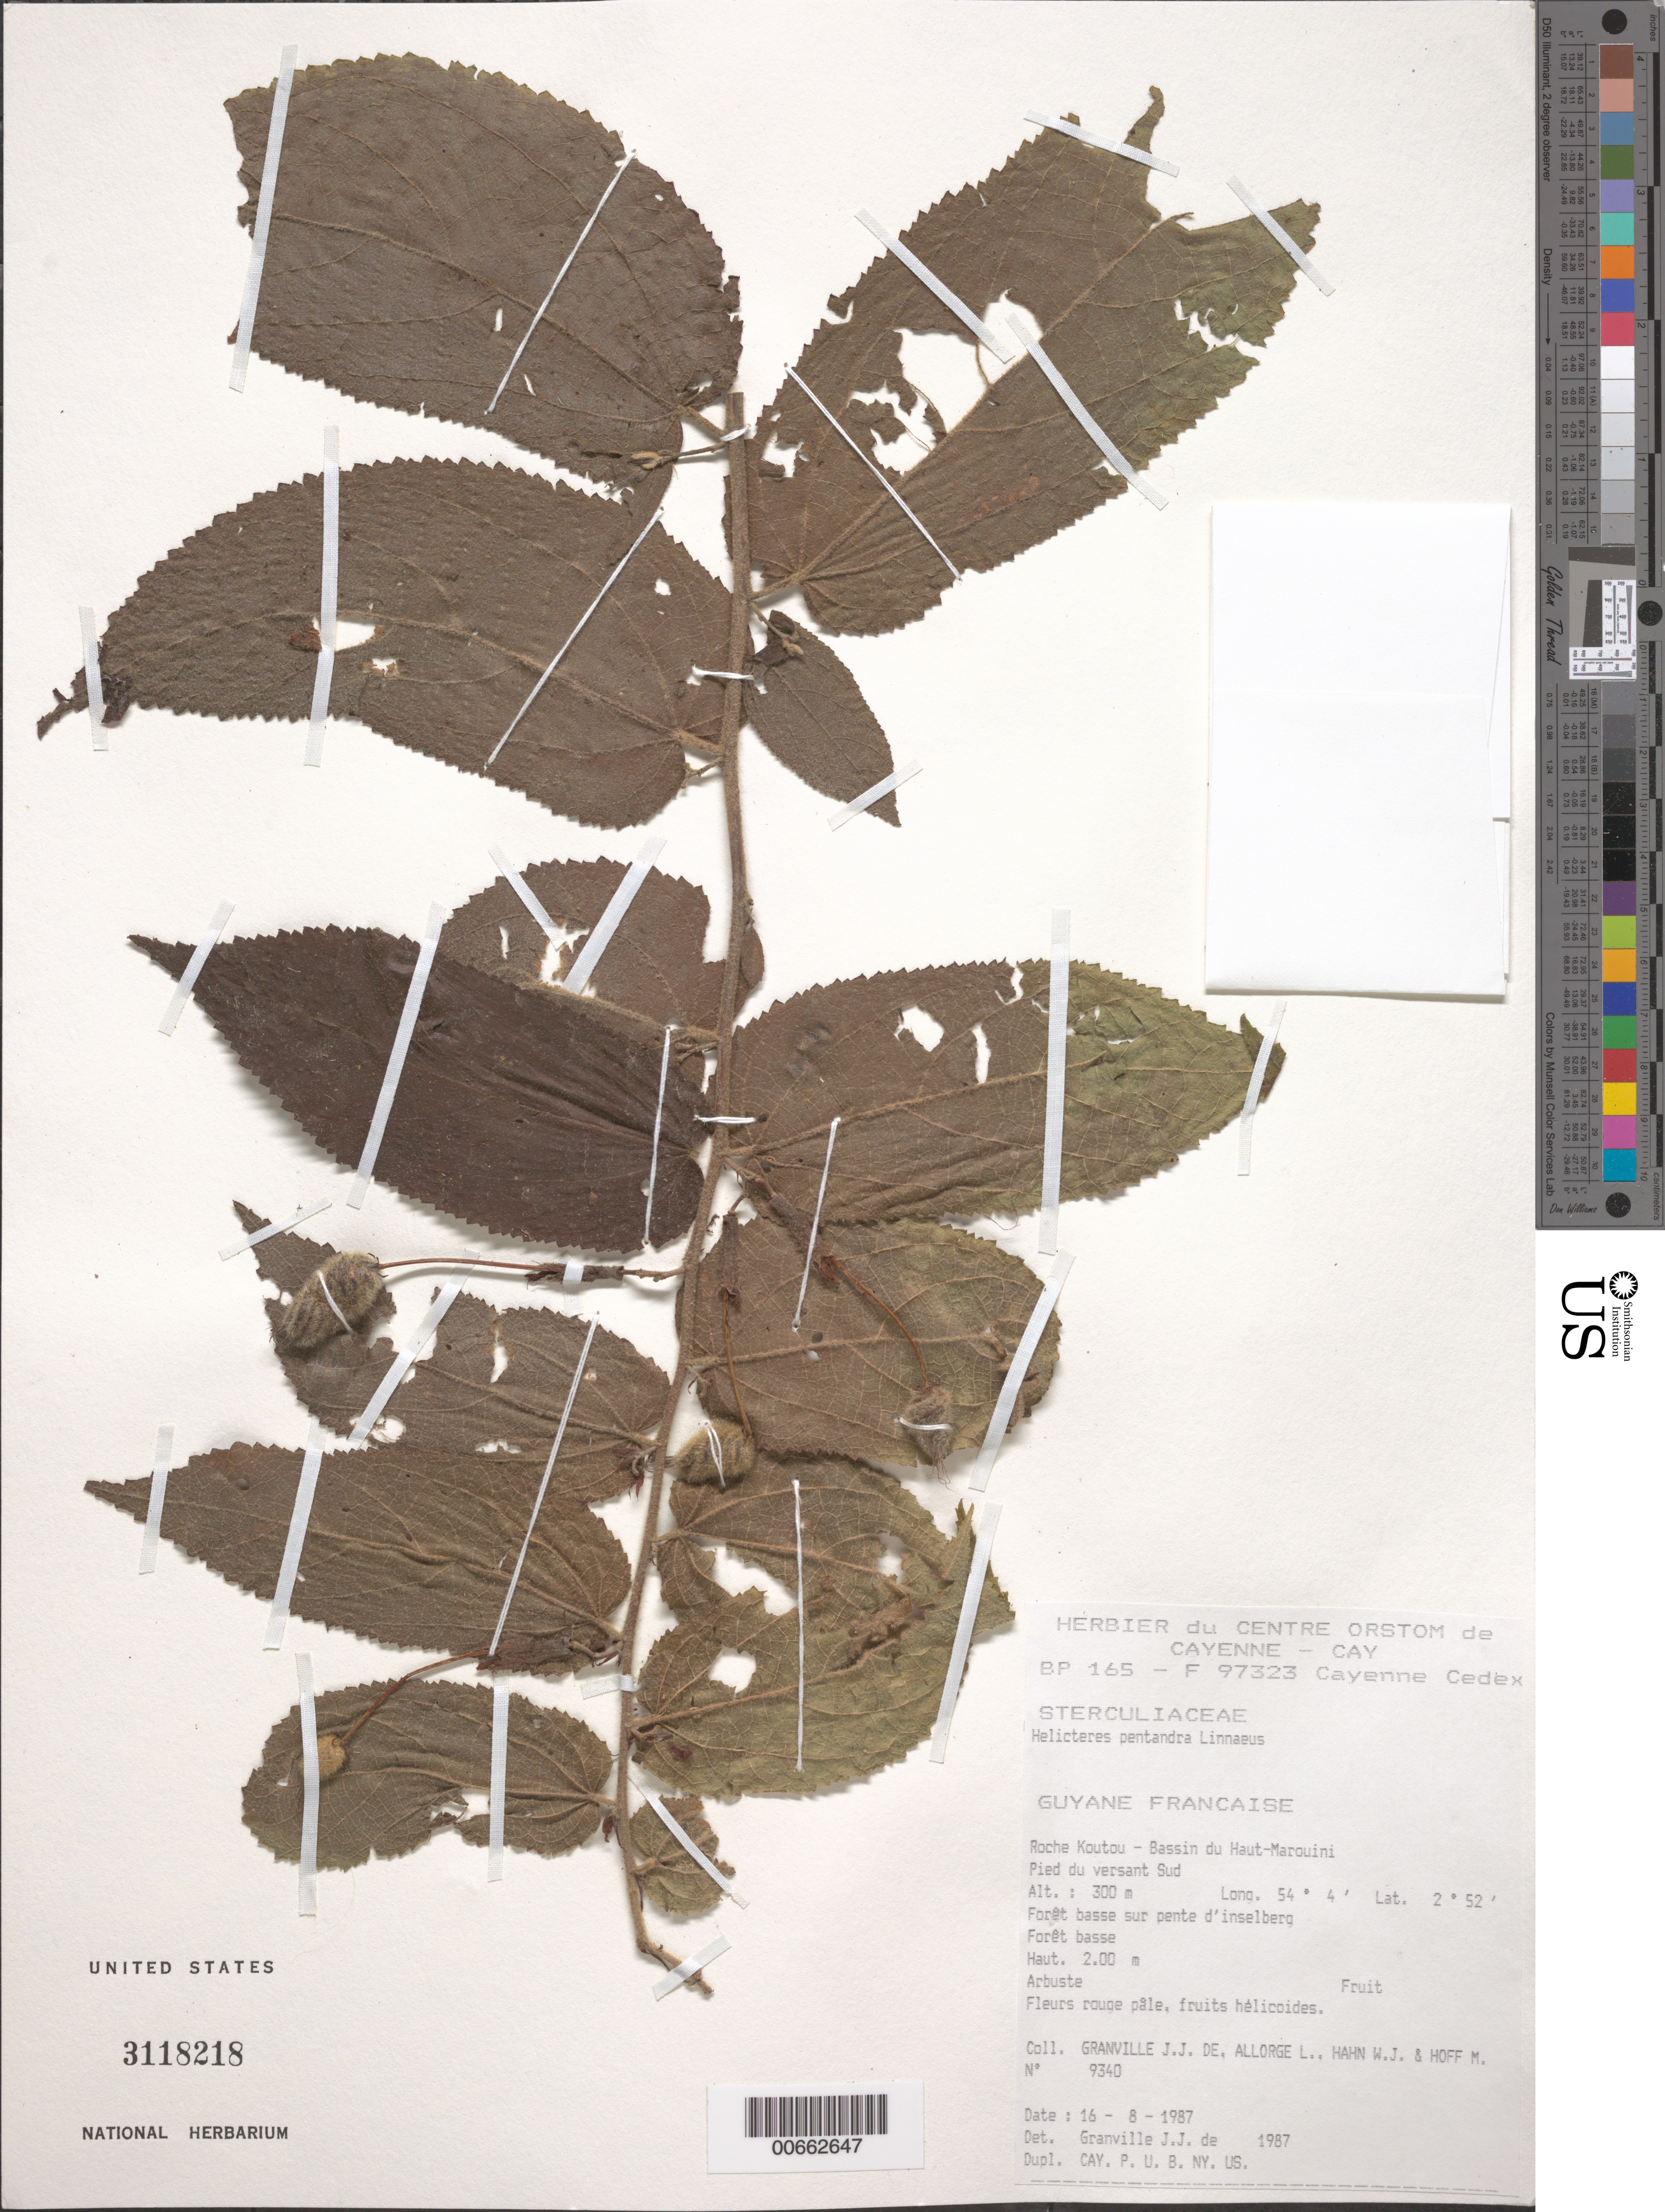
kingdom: Plantae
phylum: Tracheophyta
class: Magnoliopsida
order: Malvales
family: Malvaceae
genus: Helicteres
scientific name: Helicteres pentandra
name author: L.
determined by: Granville, J. J. de, (CAY), Institut de Recherche pour le Developpement (IRD) (FRENCH GUIANA)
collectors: J.-J. de Granville, L. Allorge, W. J. Hahn & M. Hoff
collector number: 9340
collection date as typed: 16 Aug 1987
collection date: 1987-08-16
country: French Guiana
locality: Roche Koutou, Bassin du Haut-Marouini, pied du versant Sud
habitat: Forêt basse sur pente d'inselberg, forêt basse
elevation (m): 300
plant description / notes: CAY, US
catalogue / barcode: US 3118218